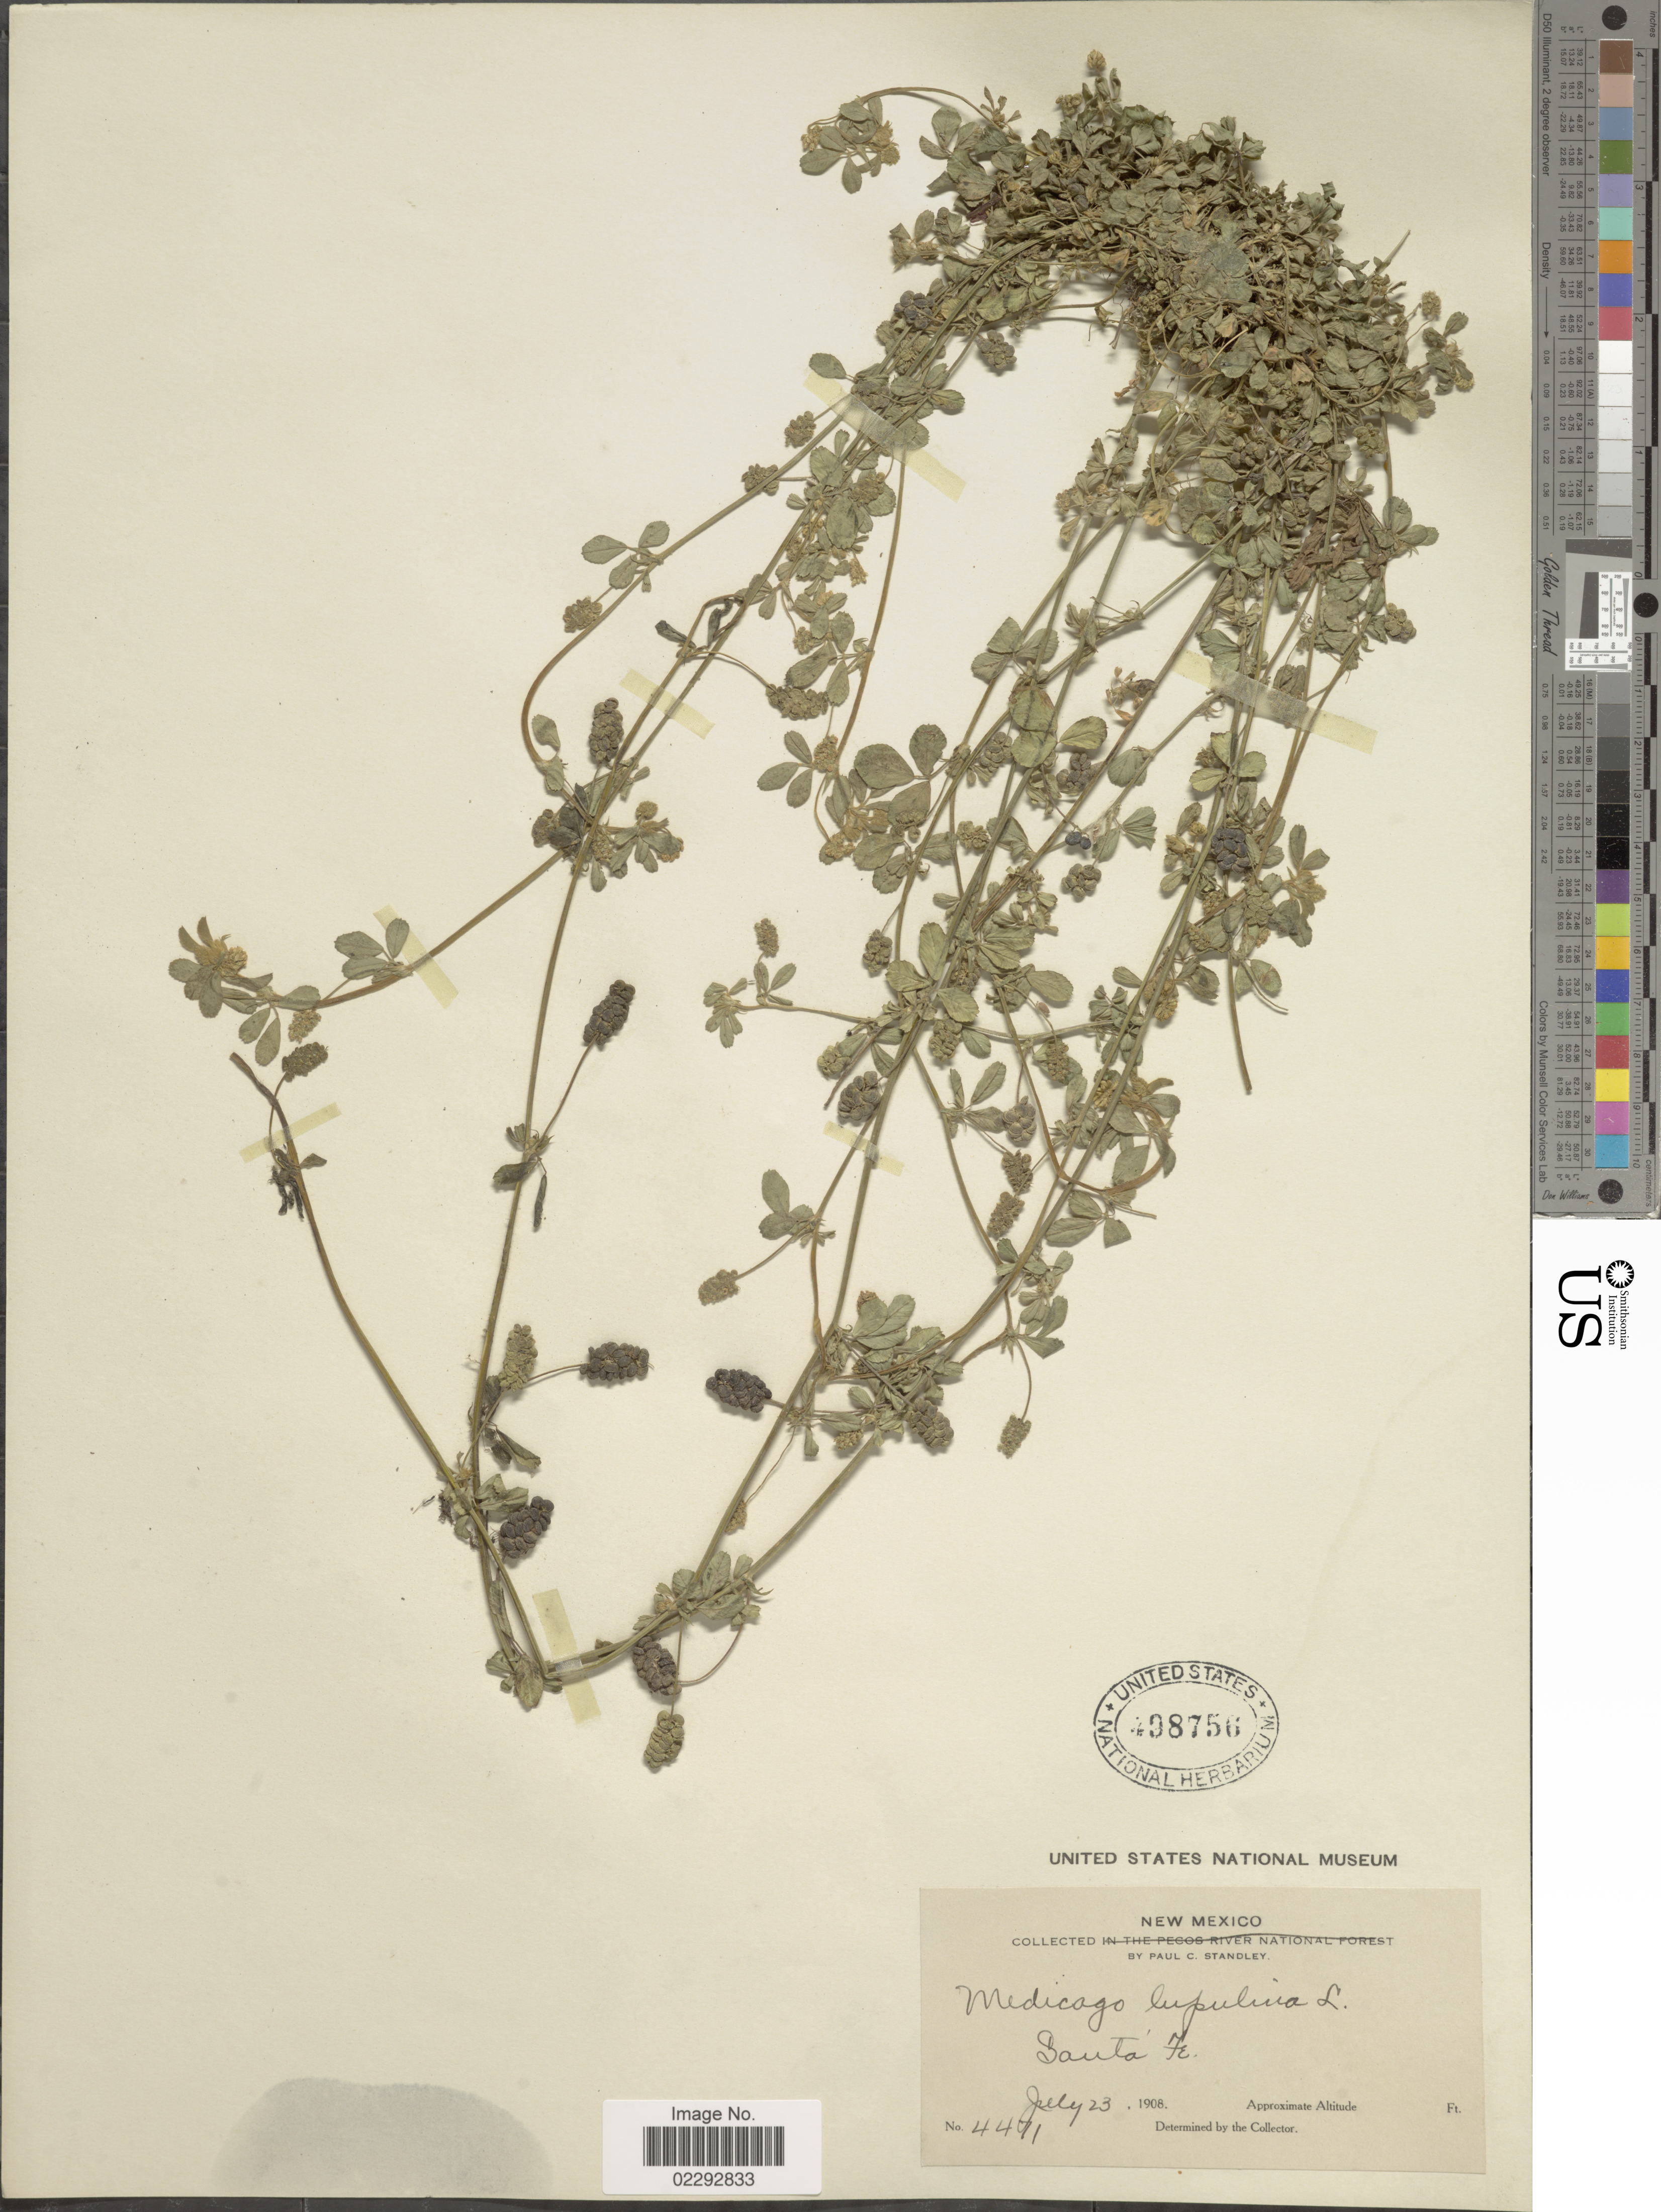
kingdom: Plantae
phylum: Tracheophyta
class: Magnoliopsida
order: Fabales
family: Fabaceae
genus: Medicago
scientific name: Medicago lupulina var. lupulina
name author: L.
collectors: P. C. Standley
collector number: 4471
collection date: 1908-07-23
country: United States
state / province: New Mexico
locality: New Mexico,, Santa Fe.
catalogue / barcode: US 498756